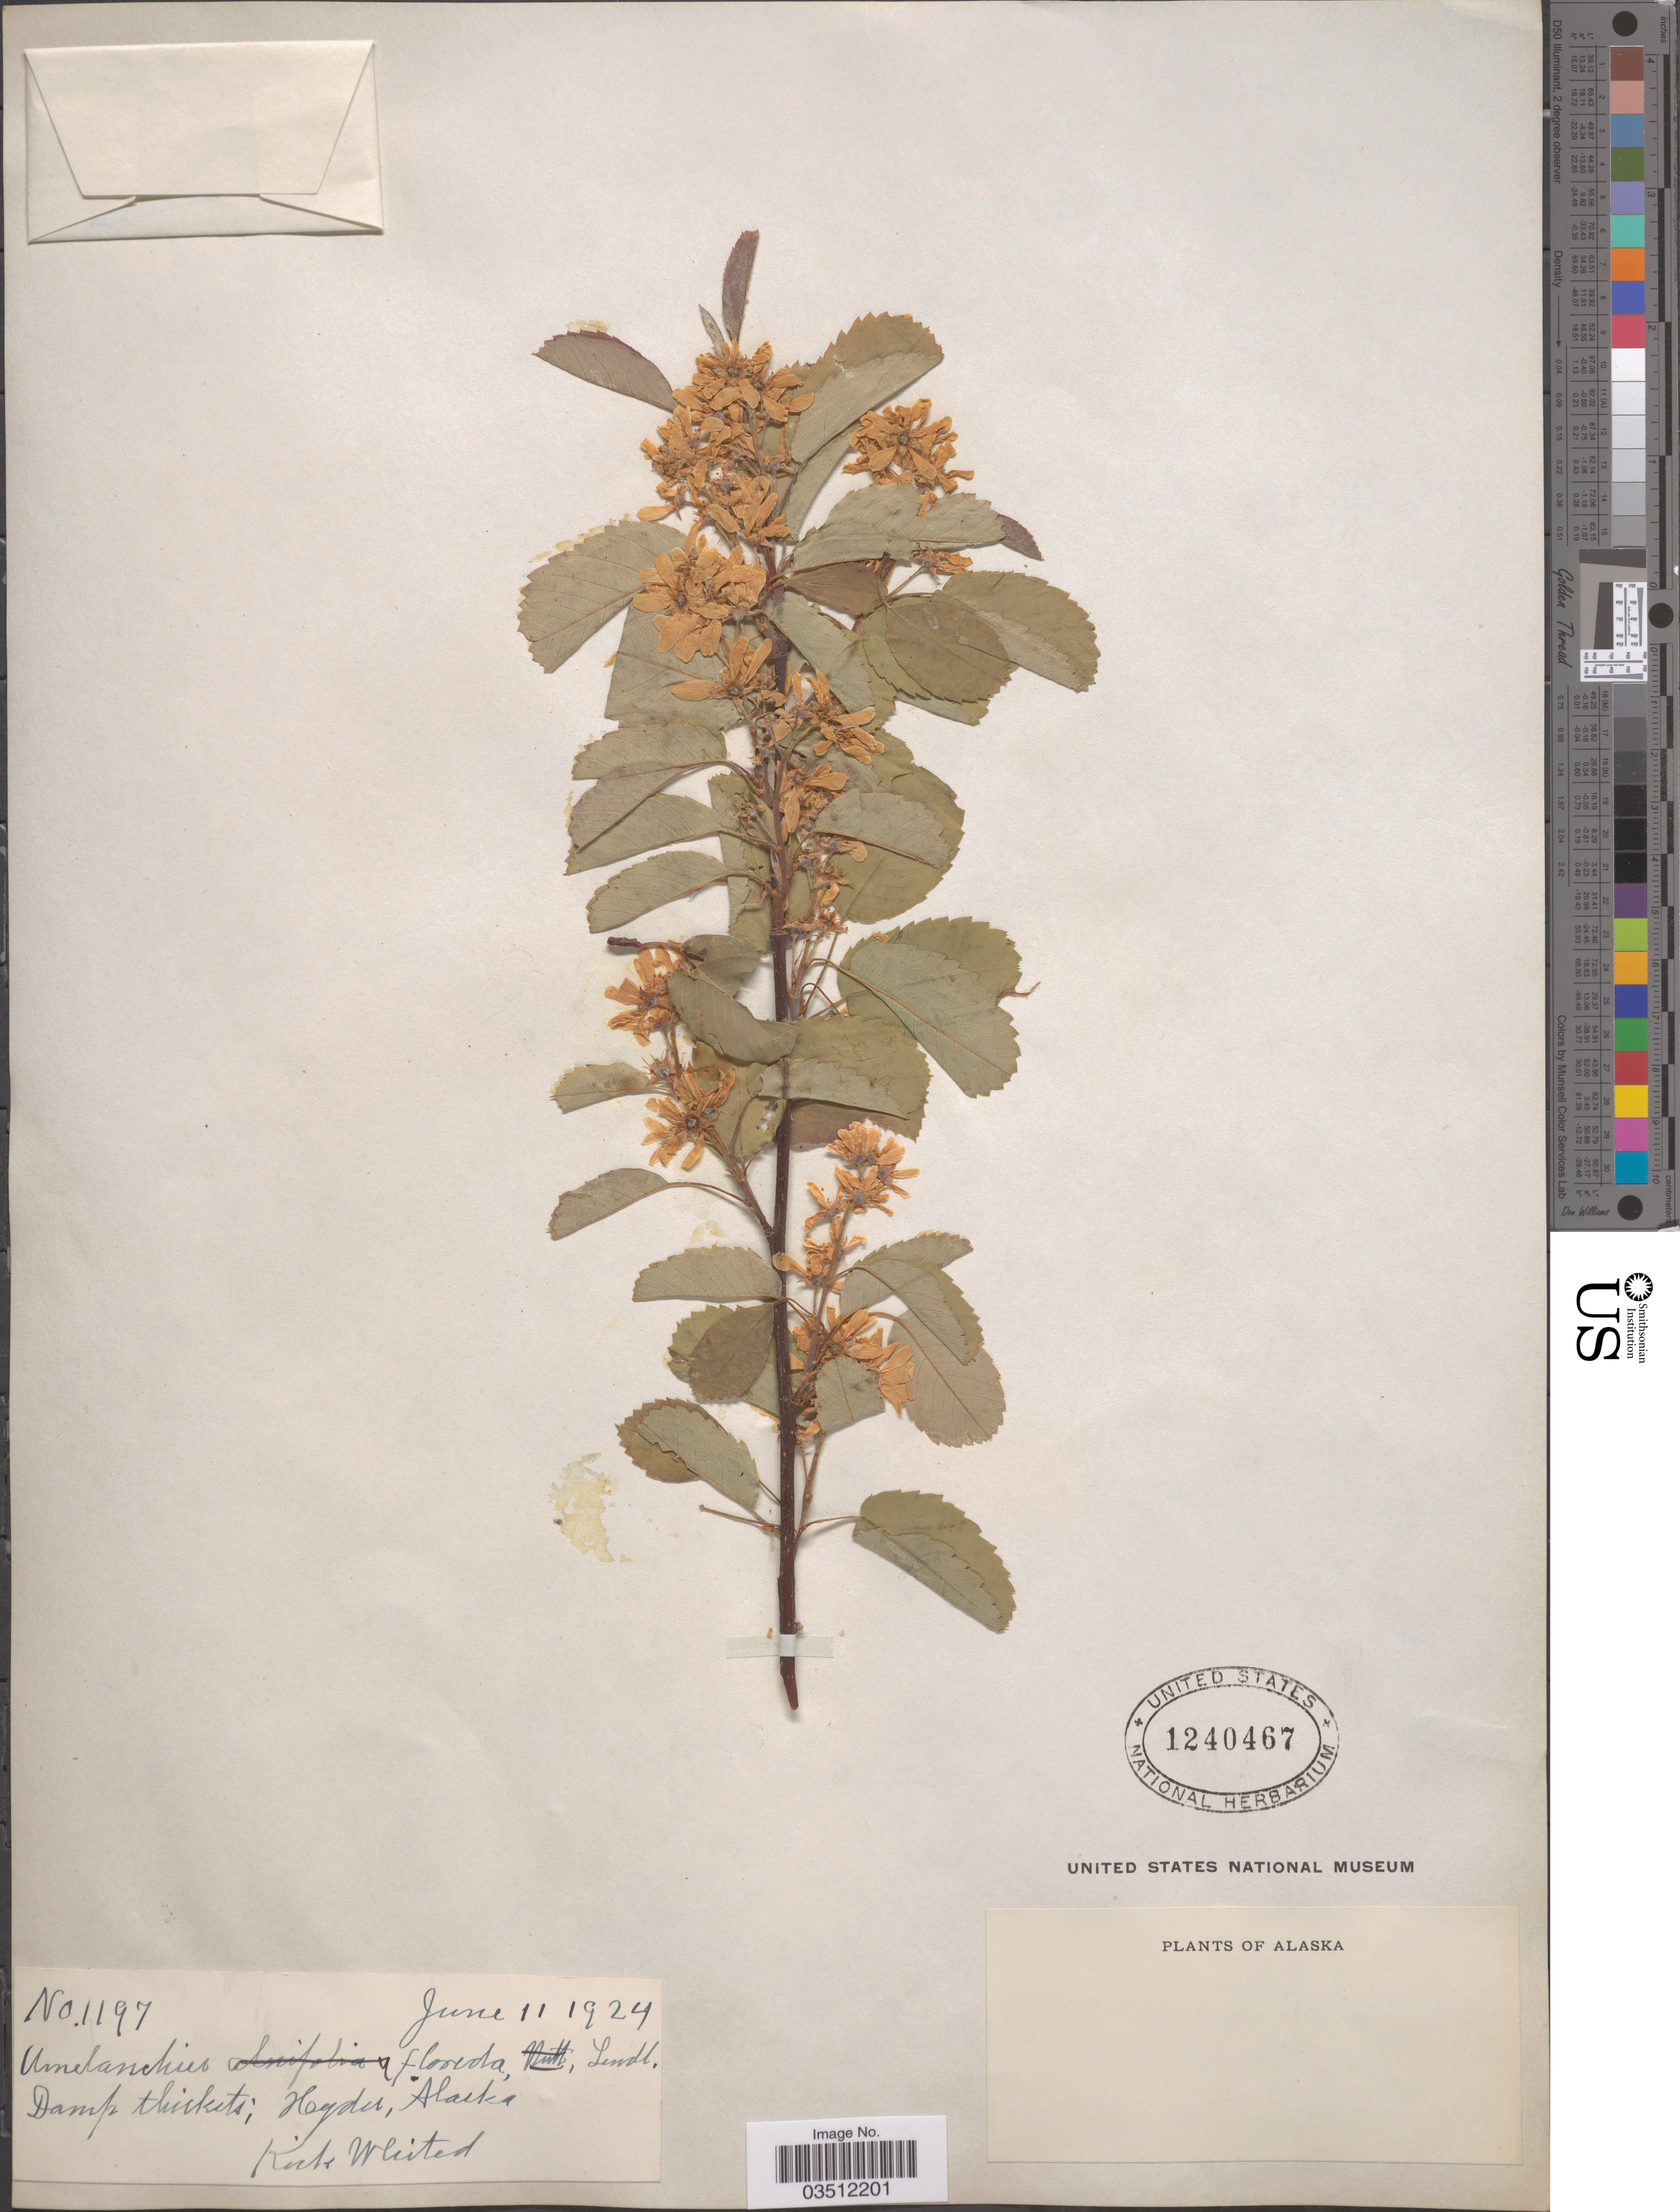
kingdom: Plantae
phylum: Tracheophyta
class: Magnoliopsida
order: Rosales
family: Rosaceae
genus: Amelanchier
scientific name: Amelanchier florida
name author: Lindl.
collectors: K. Whited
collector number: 1197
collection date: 1924-06-11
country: United States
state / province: Alaska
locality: Hyder.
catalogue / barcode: US 1240467